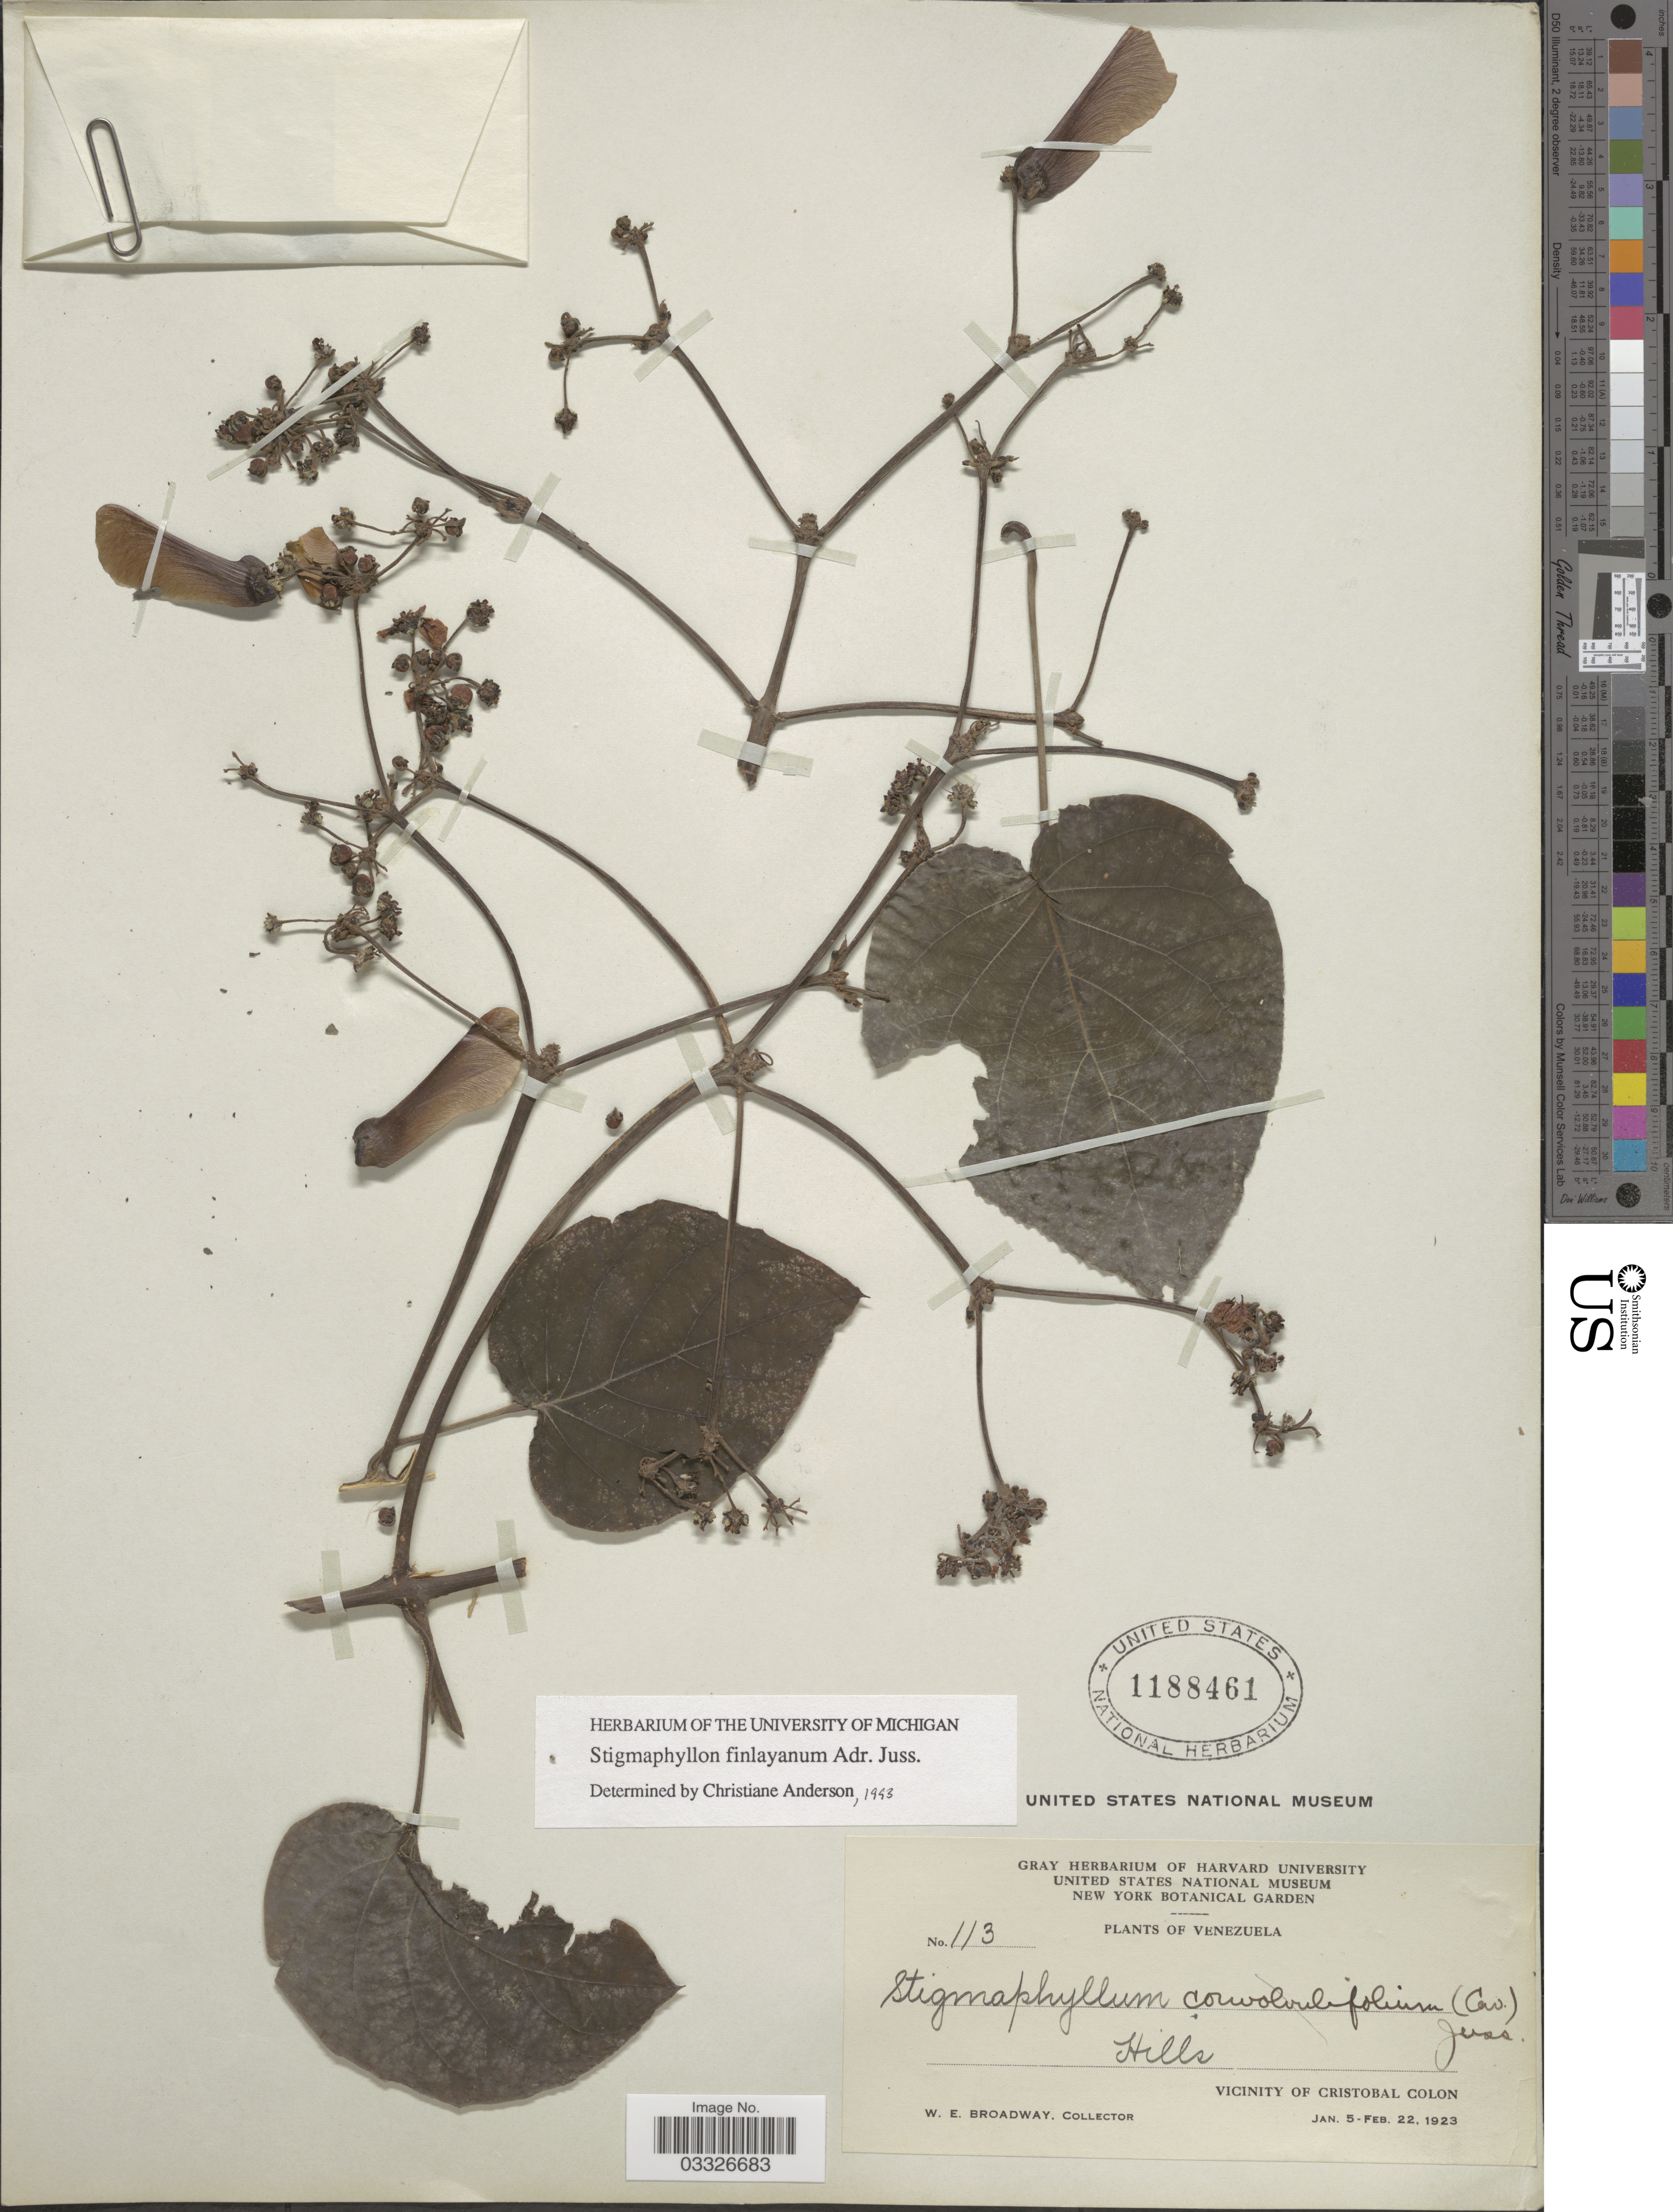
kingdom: Plantae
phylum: Tracheophyta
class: Magnoliopsida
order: Malpighiales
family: Malpighiaceae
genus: Stigmaphyllon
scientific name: Stigmaphyllon finlayanum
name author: A. Juss.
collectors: W. E. Broadway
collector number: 113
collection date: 1923-01-05/1923-02-22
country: Venezuela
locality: Vicinity of Cristobal Colon.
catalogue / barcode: US 1188461